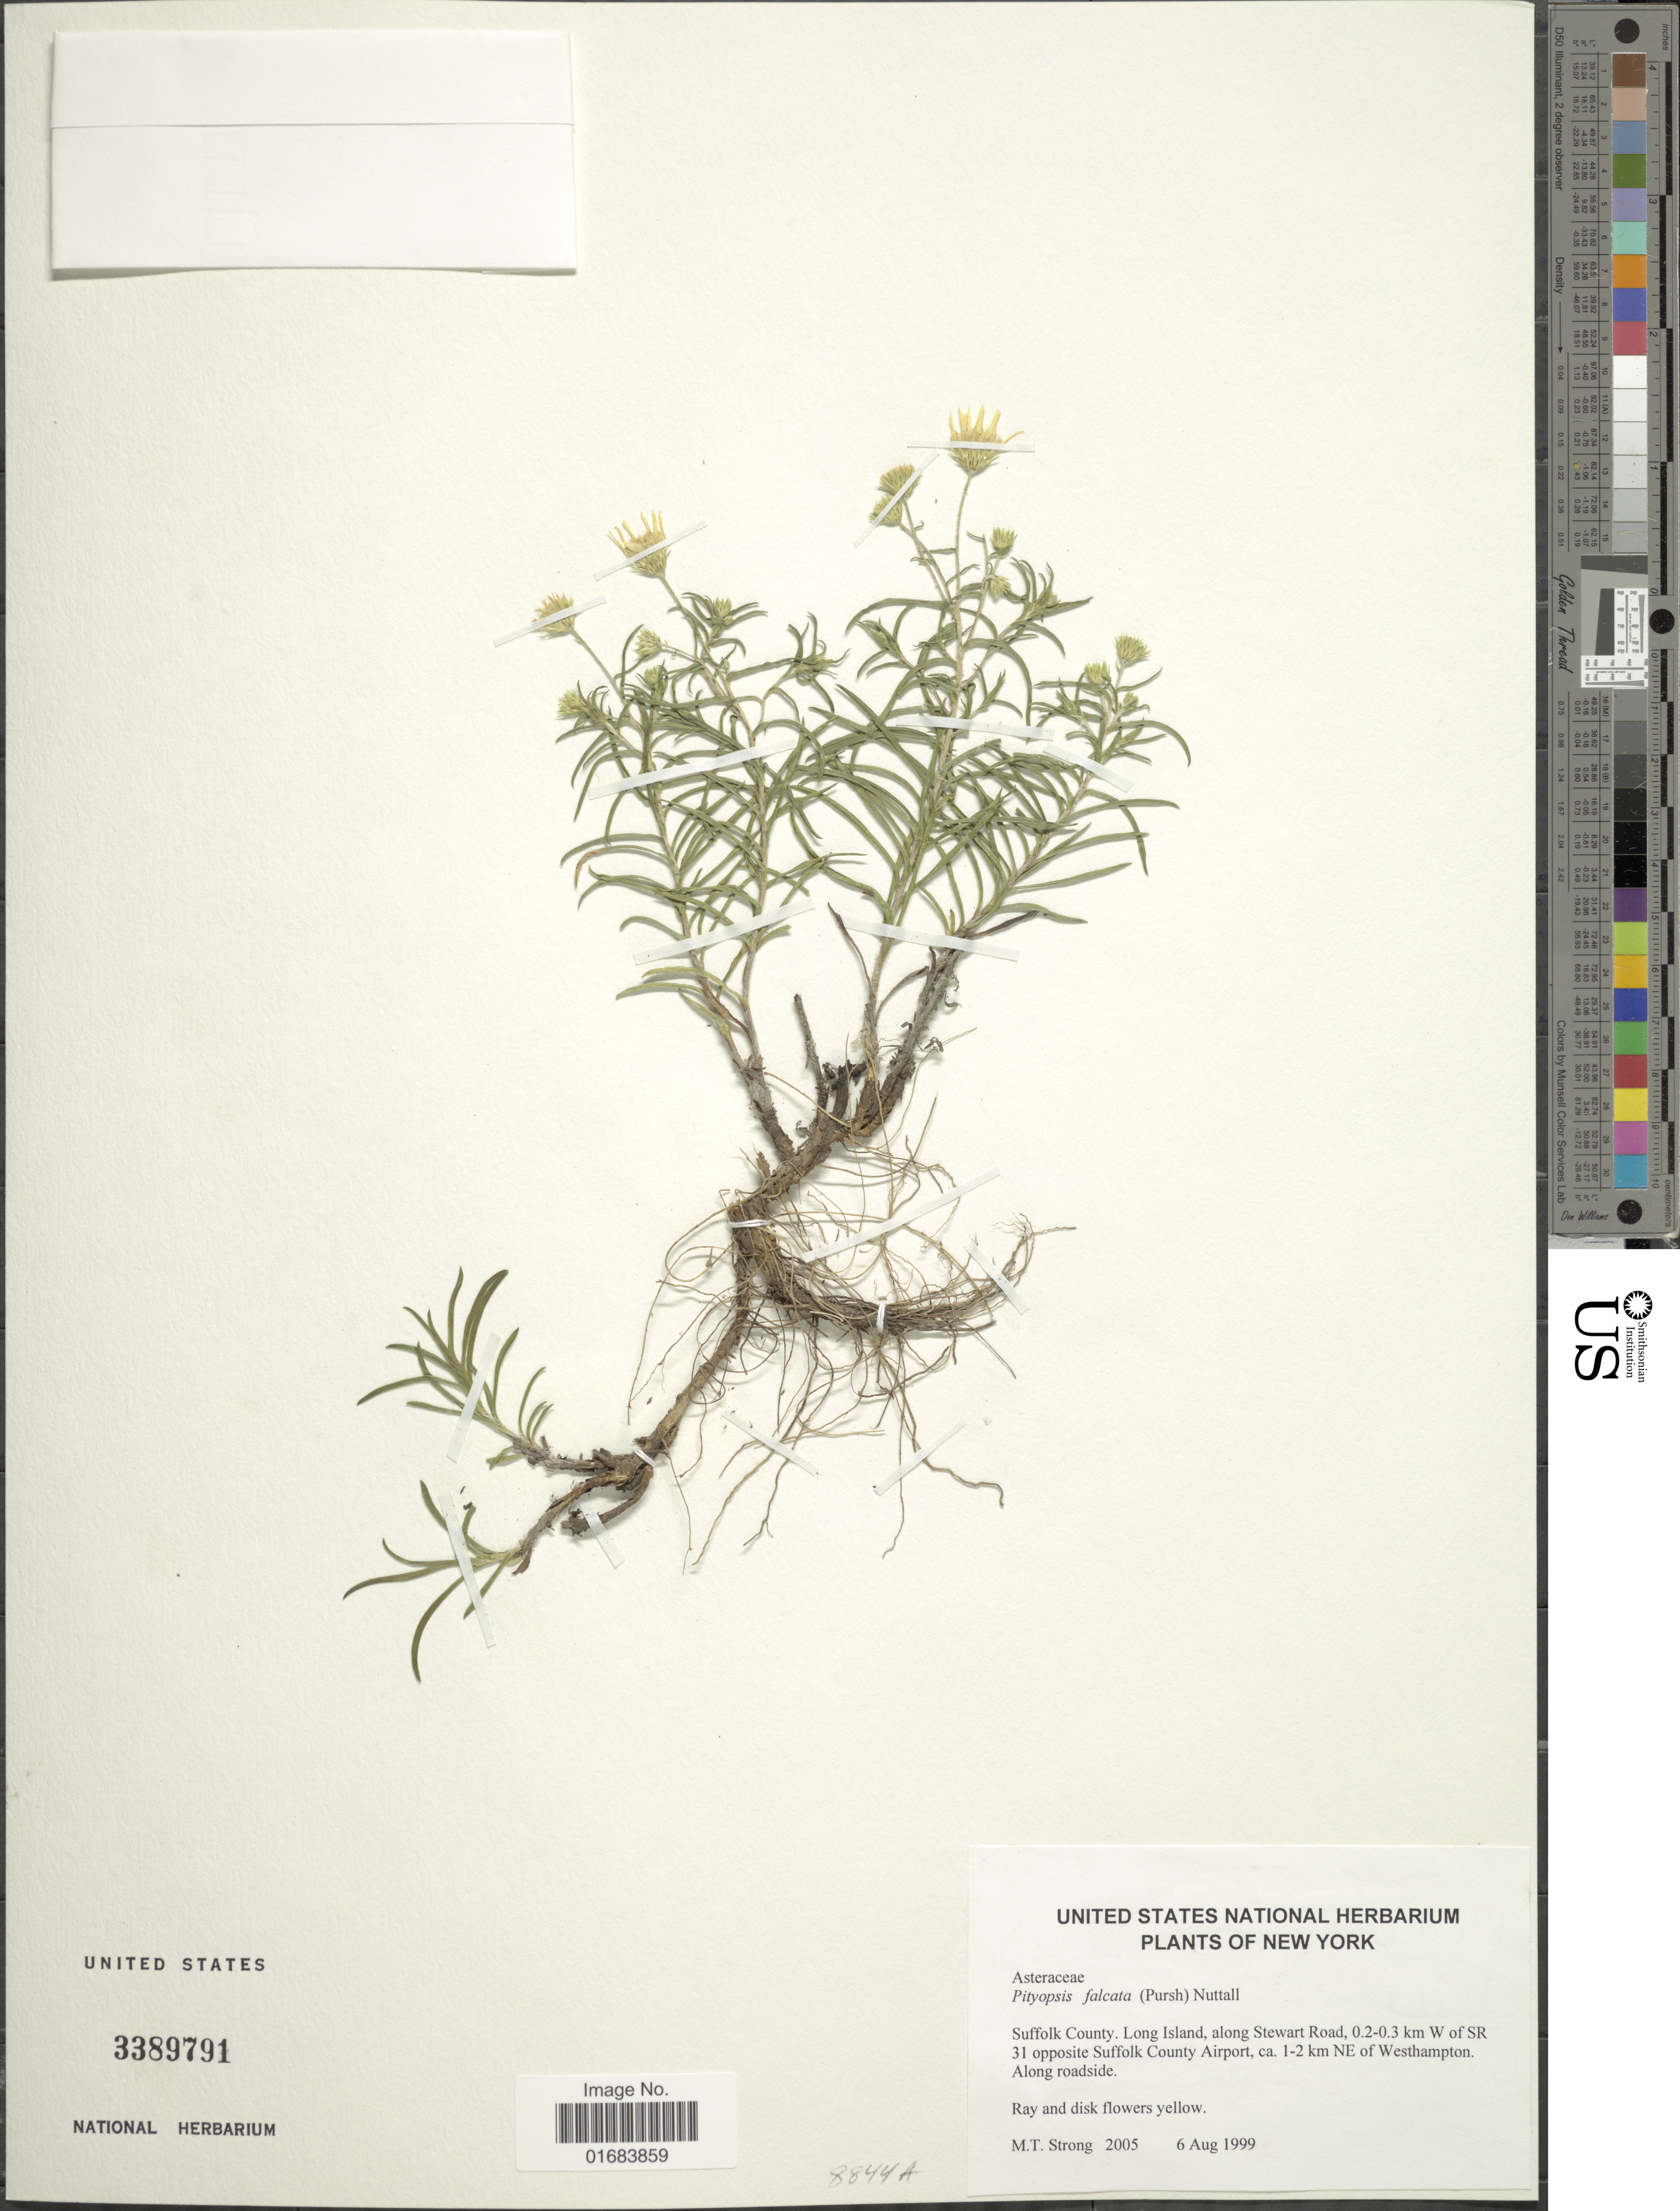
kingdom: Plantae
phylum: Tracheophyta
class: Magnoliopsida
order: Asterales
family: Asteraceae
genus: Pityopsis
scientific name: Pityopsis falcata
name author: (Pursh) Nutt.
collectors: M. T. Strong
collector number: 2005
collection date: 1999-08-06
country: United States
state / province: New York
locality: Suffolk County. Long Island, along Stewart Road, 0.2-0.3 km W of SR 31 opposite Suffolk County Airport, ca. 1-2 km NE of Westhampton.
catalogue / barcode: US 3389791